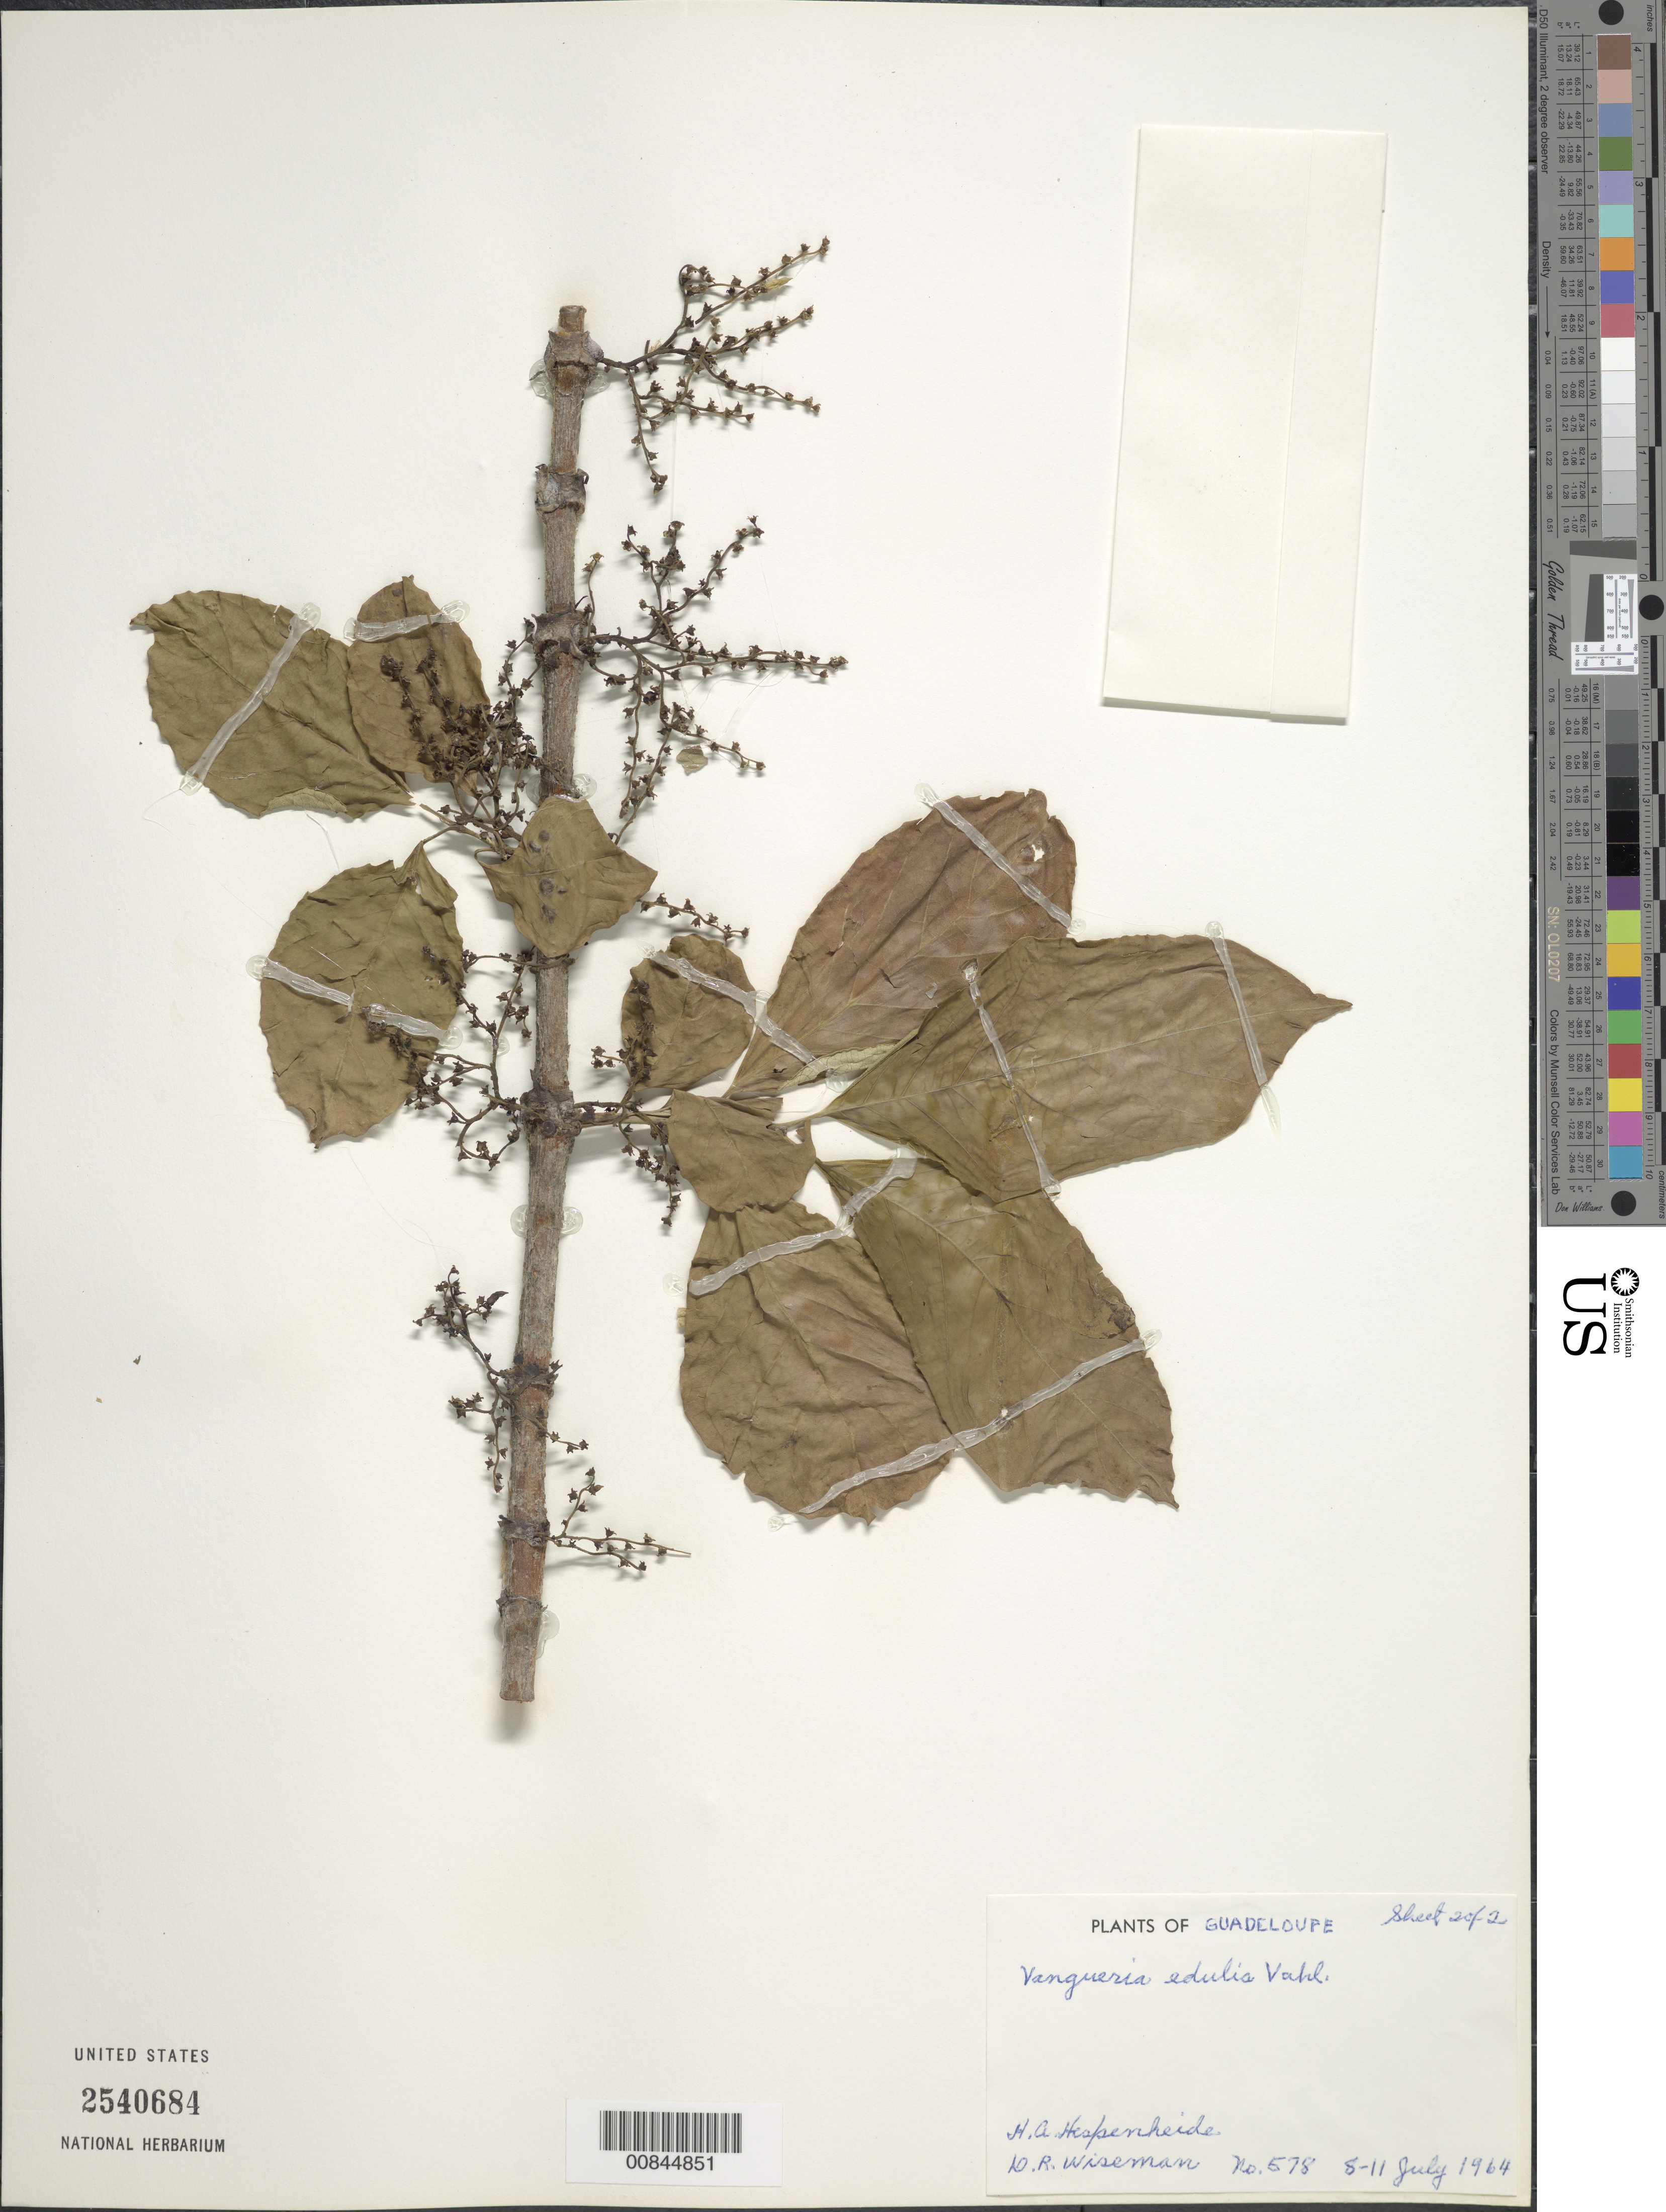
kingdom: Plantae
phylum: Tracheophyta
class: Magnoliopsida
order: Gentianales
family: Rubiaceae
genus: Vangueria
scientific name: Vangueria madagascariensis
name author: J.F. Gmel.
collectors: H. A. Hespenheide & D. R. Wiseman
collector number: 578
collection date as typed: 08 Jul 1964 to 11 Jul 1964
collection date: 1964-07-08/1964-07-11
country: Guadeloupe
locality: Basse Terre: Along Riviere des Habitants, ca. 5 km from Vieux-Habitants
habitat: In secondary growth along hillside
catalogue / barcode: US 2540684